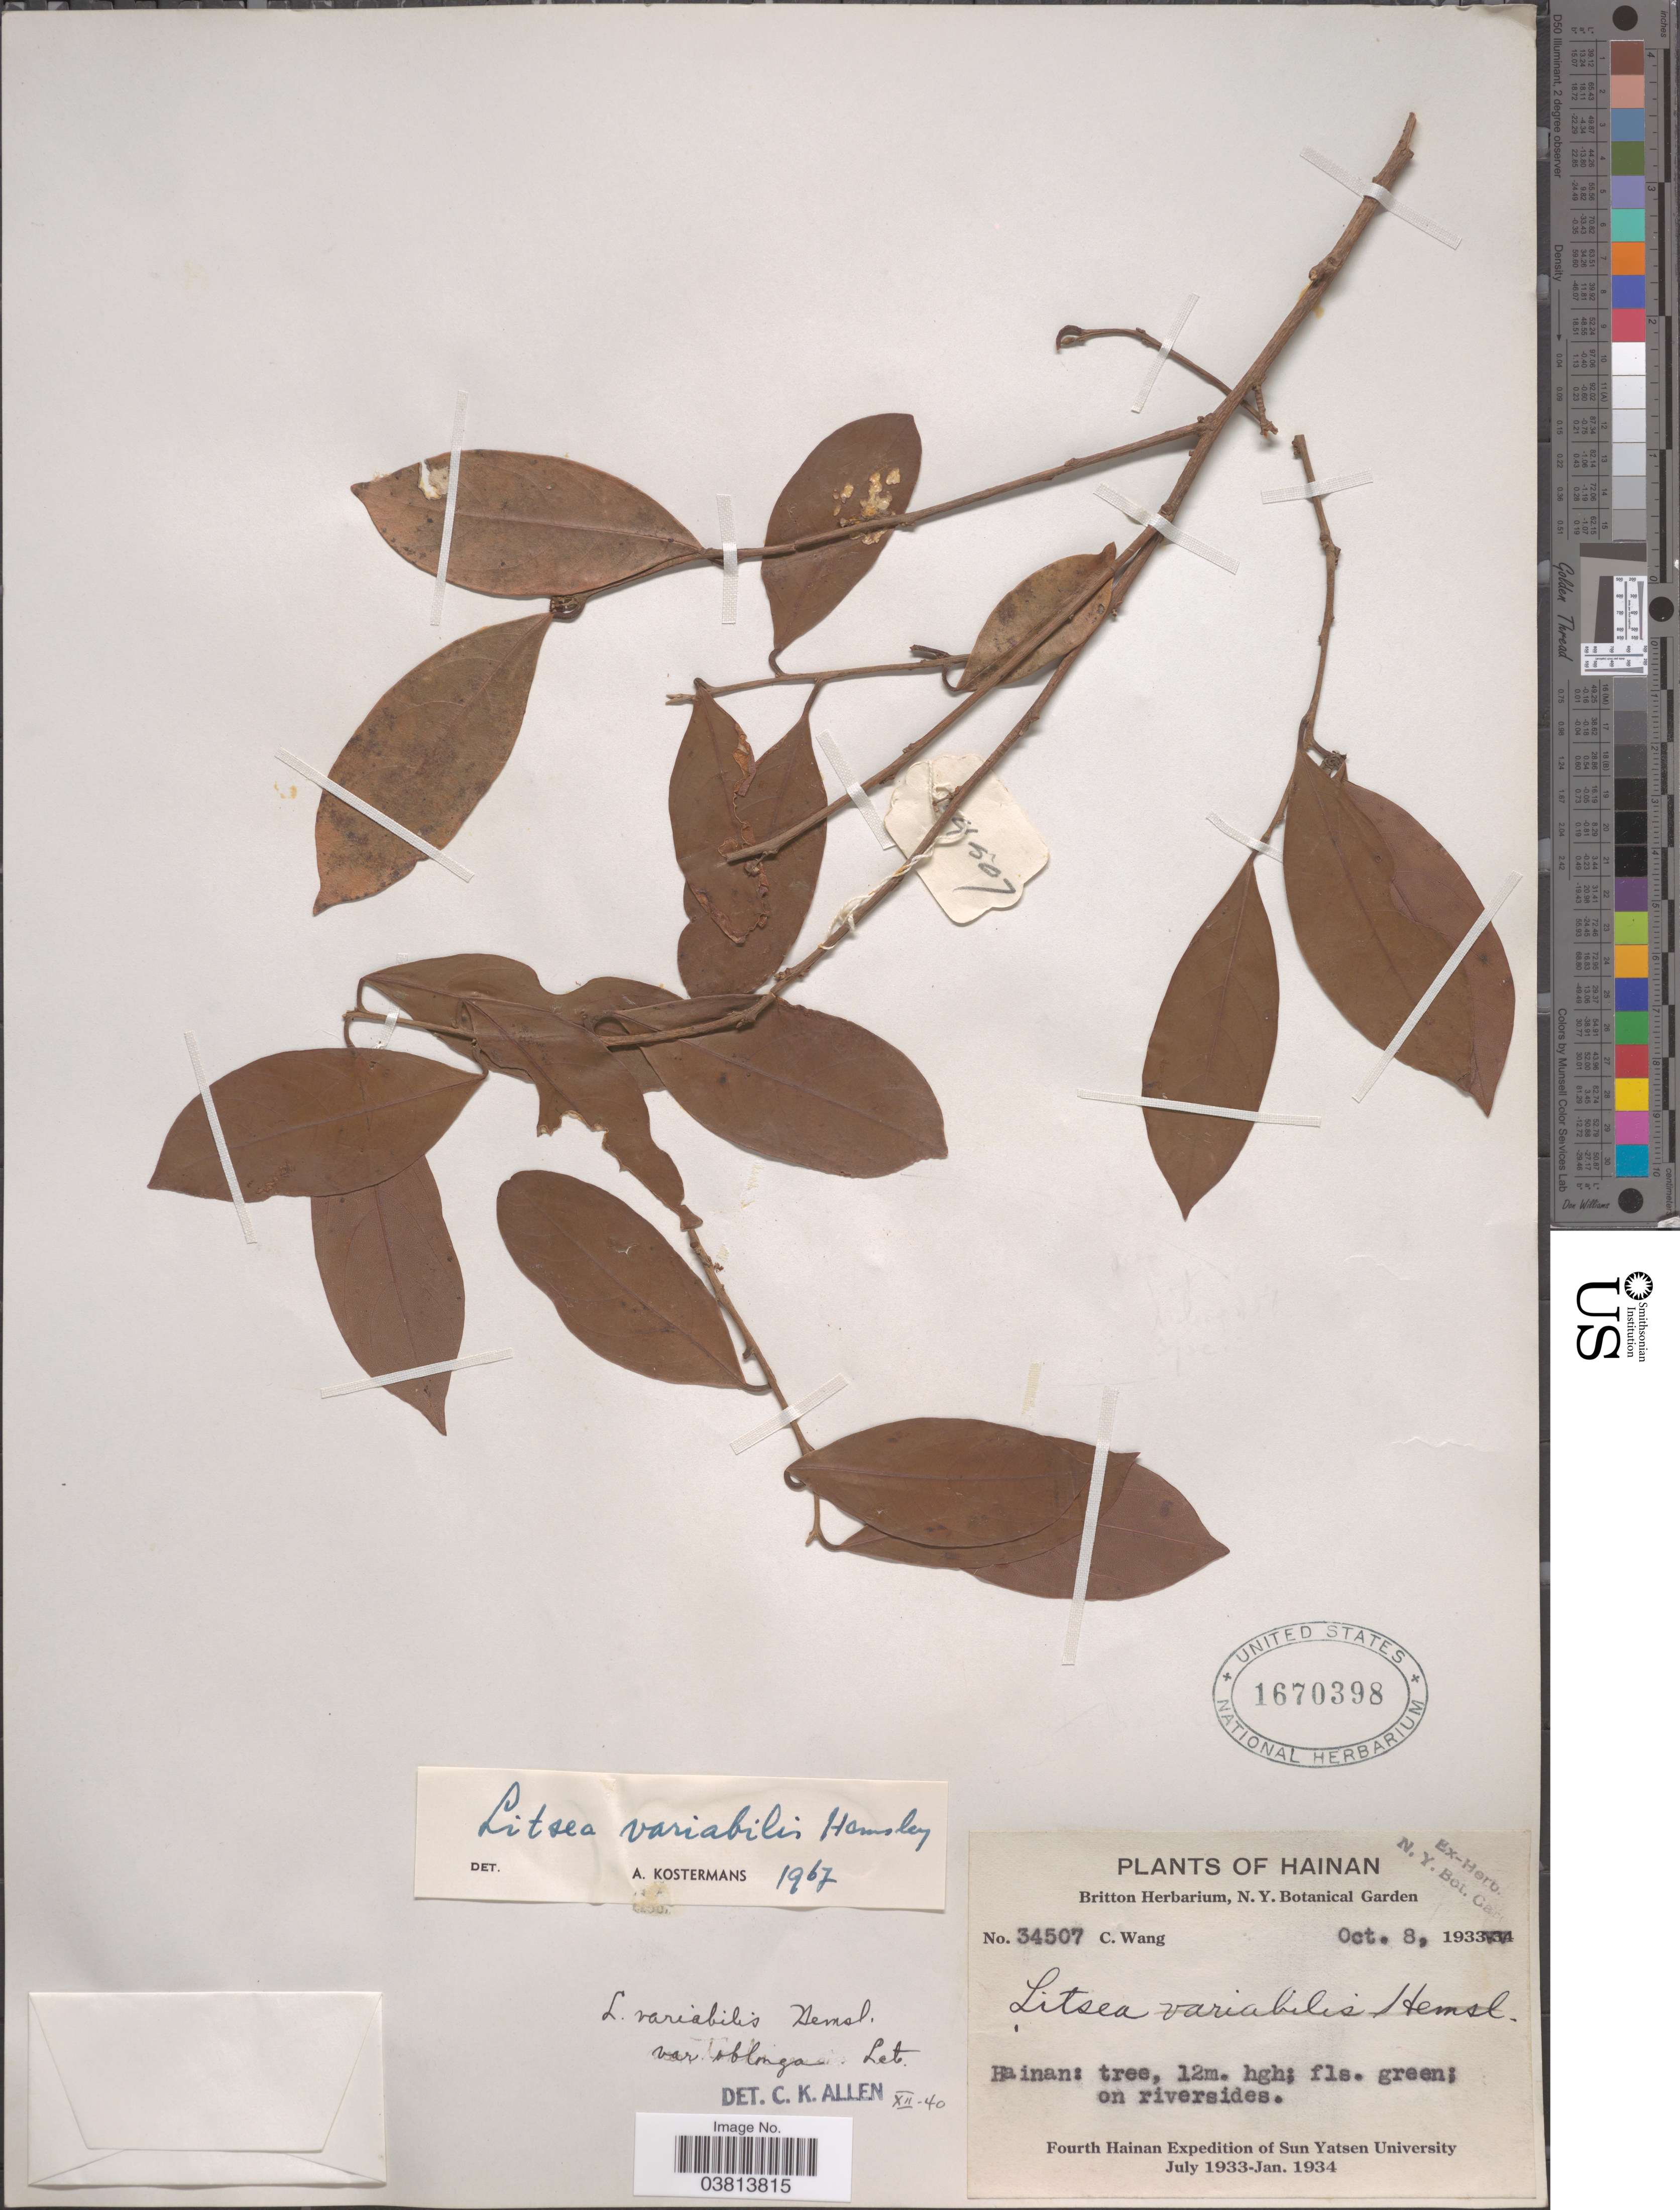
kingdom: Plantae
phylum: Tracheophyta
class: Magnoliopsida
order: Laurales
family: Lauraceae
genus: Litsea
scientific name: Litsea variabilis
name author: Hemsl.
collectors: C. Wang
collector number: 34507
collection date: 1933-10-08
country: China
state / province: Hainan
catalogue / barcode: US 1670398